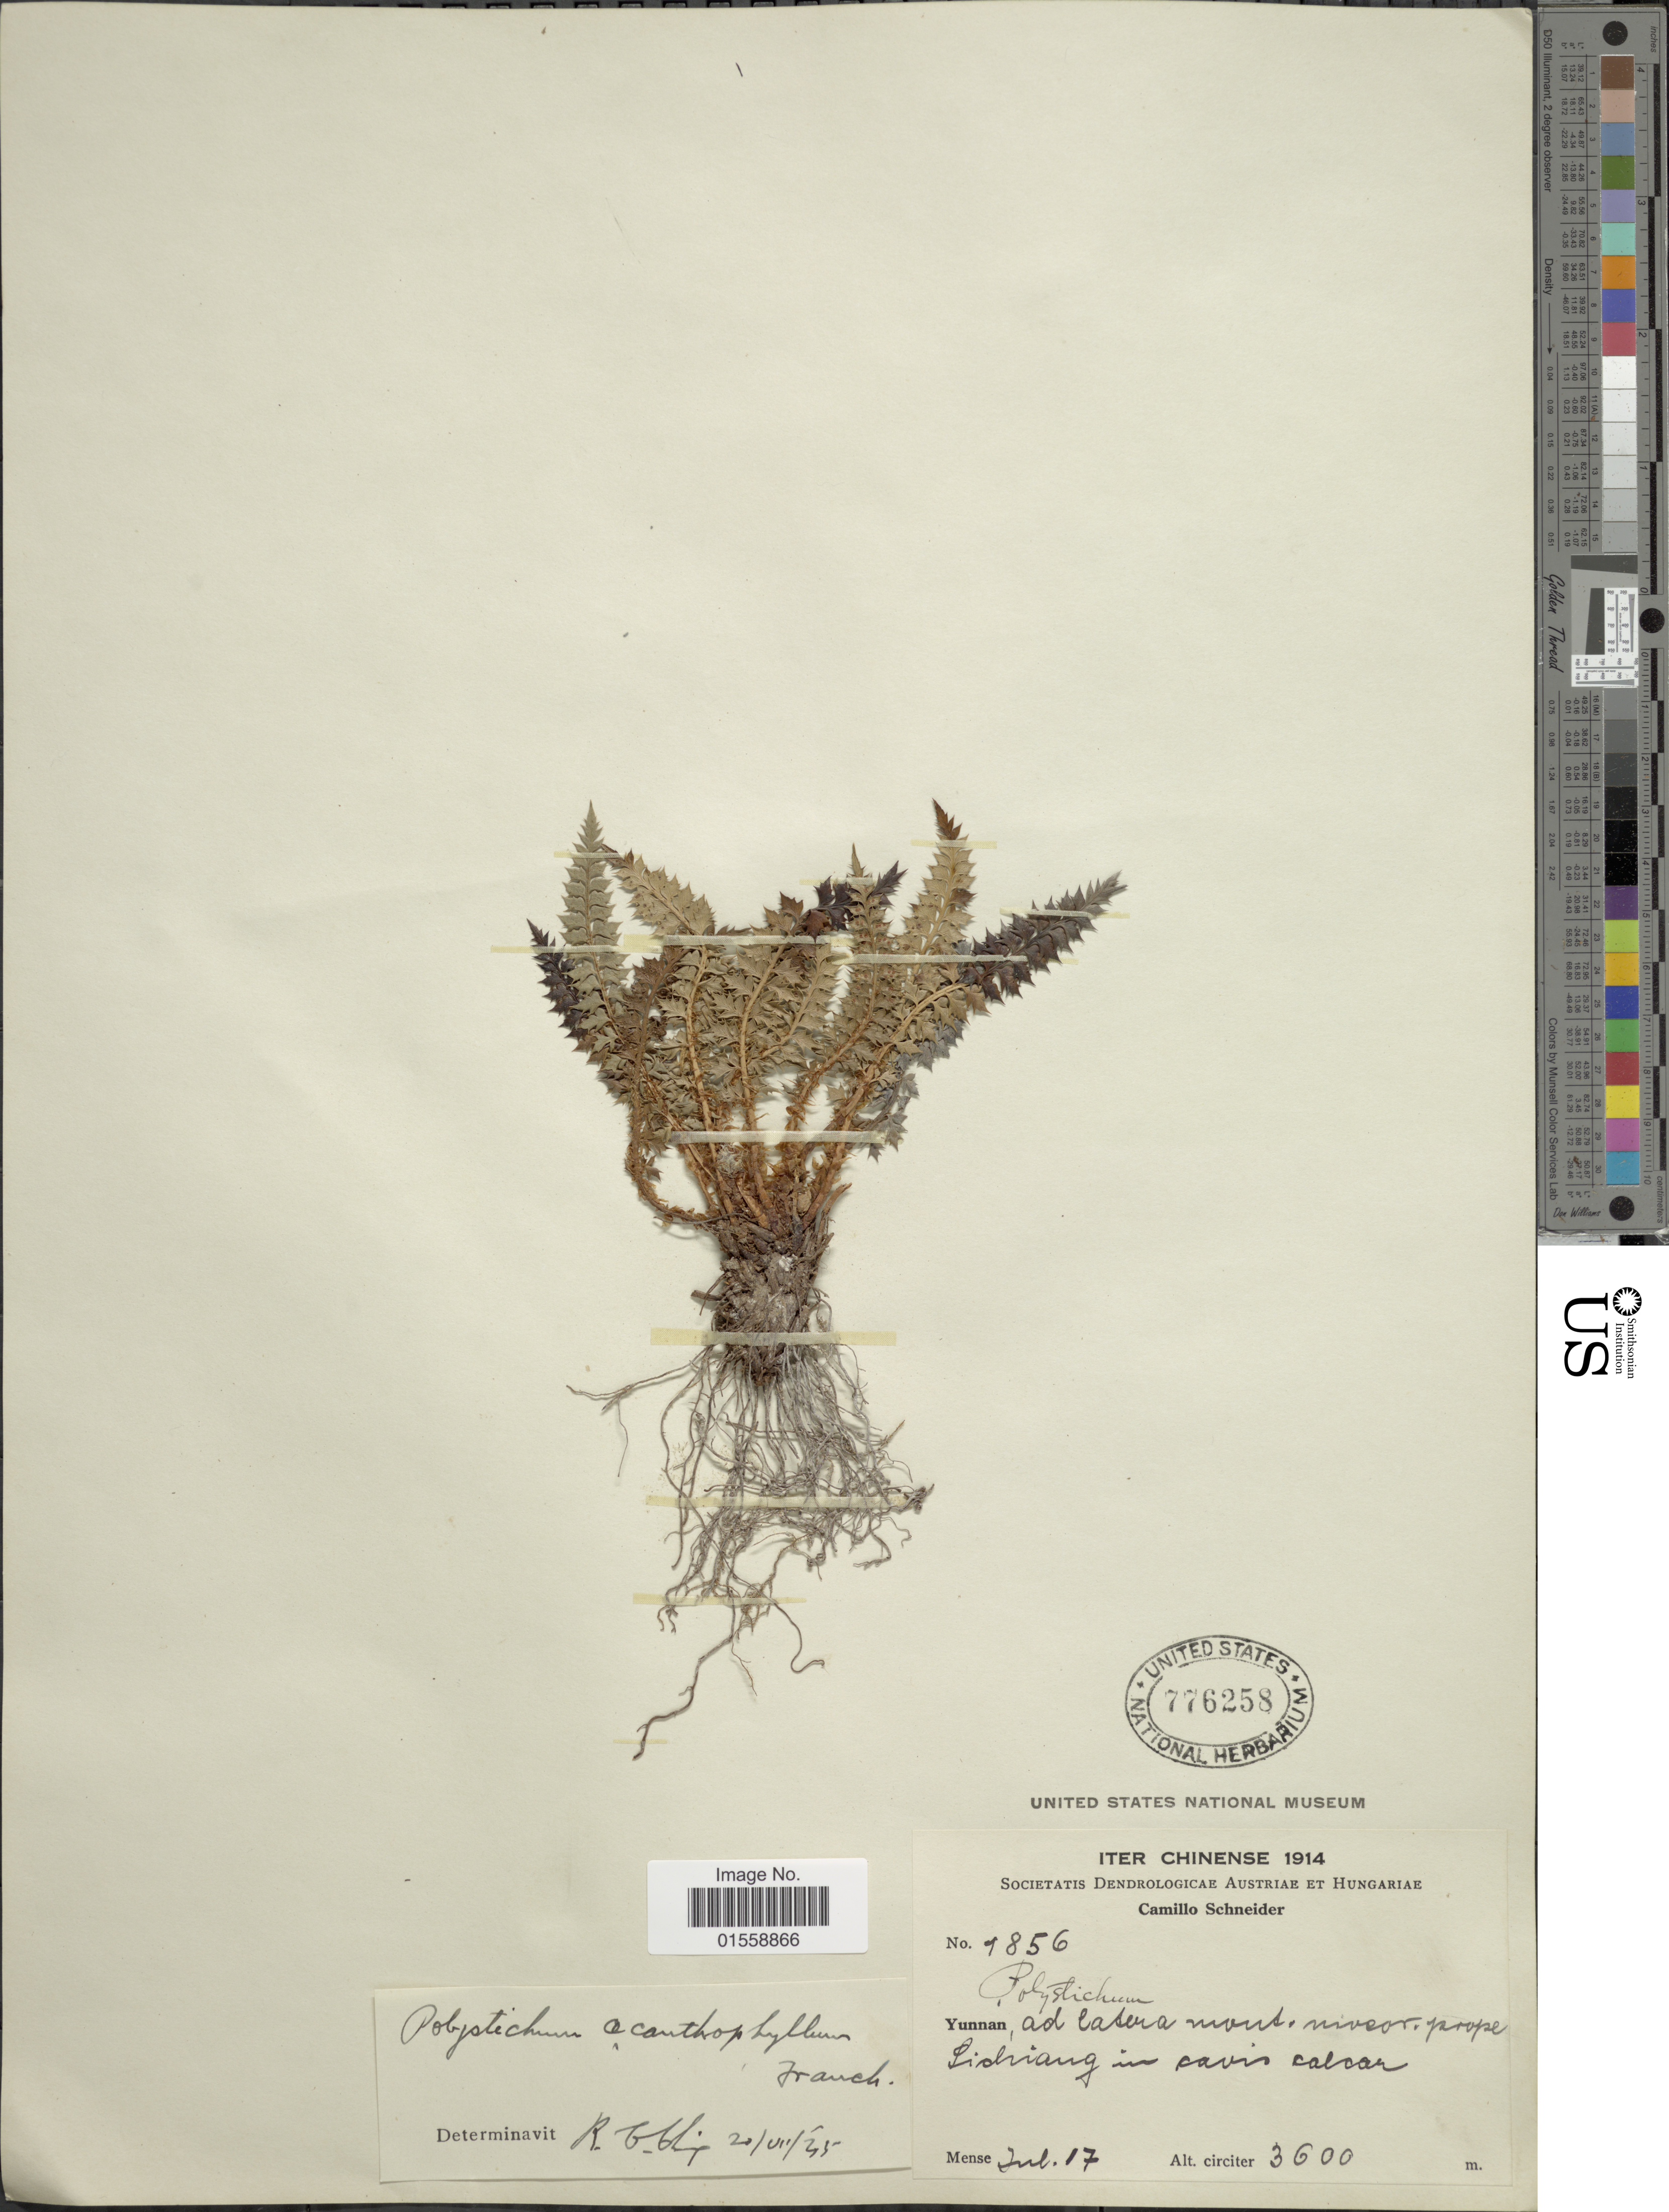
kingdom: Plantae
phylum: Tracheophyta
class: Polypodiopsida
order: Polypodiales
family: Dryopteridaceae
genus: Polystichum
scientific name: Polystichum acanthophyllum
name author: (Franch.) Christ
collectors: C. K. Schneider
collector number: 1856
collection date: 1914-07-17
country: China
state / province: Yunnan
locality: Yunnan, ad latera mont niveor, prope lidiang in cavis calcar [interpreted]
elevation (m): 3600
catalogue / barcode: US 776258